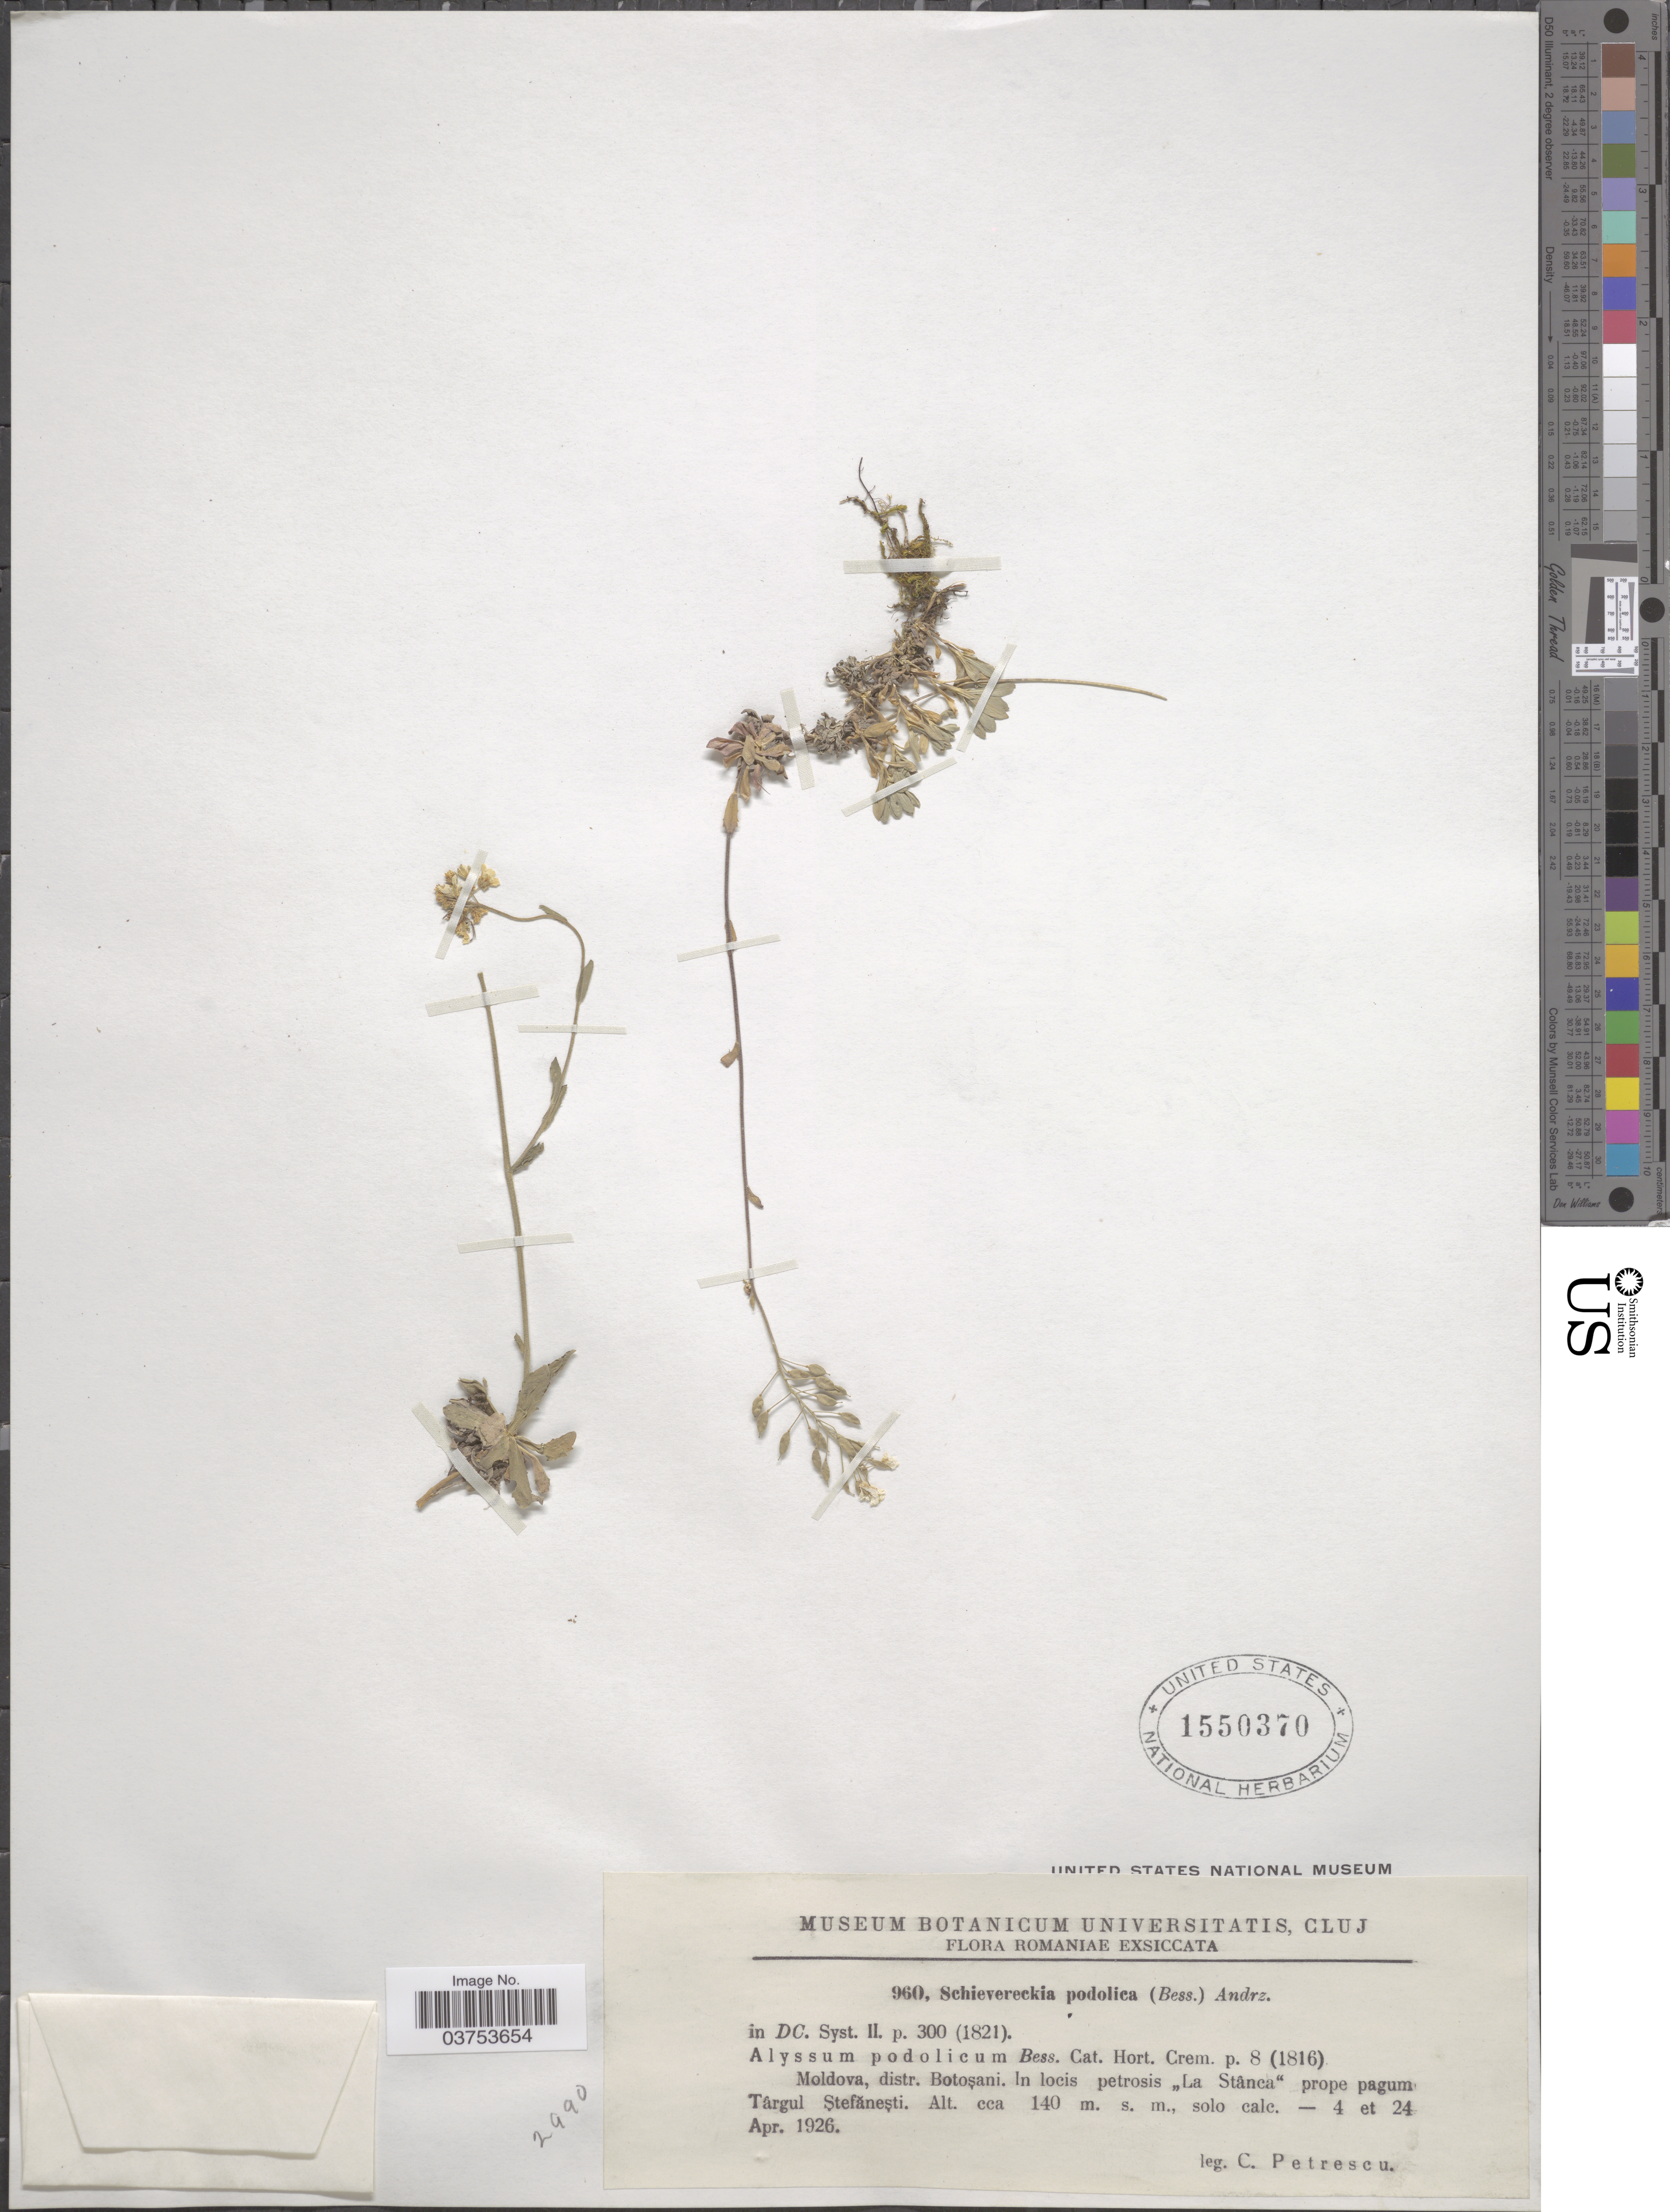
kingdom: Plantae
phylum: Tracheophyta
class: Magnoliopsida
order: Brassicales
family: Brassicaceae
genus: Schivereckia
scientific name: Schivereckia podolica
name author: (Besser) Andrz. ex DC.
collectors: C. Petrescu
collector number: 960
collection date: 1926-04-04/1926-04-24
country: Romania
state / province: Botosani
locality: Romaniae. Moldova, distr. Botoşani. In locis petrosis ,,La Stânca' prope pagum Târgul Ştefăneşti.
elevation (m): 140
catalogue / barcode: US 1550370